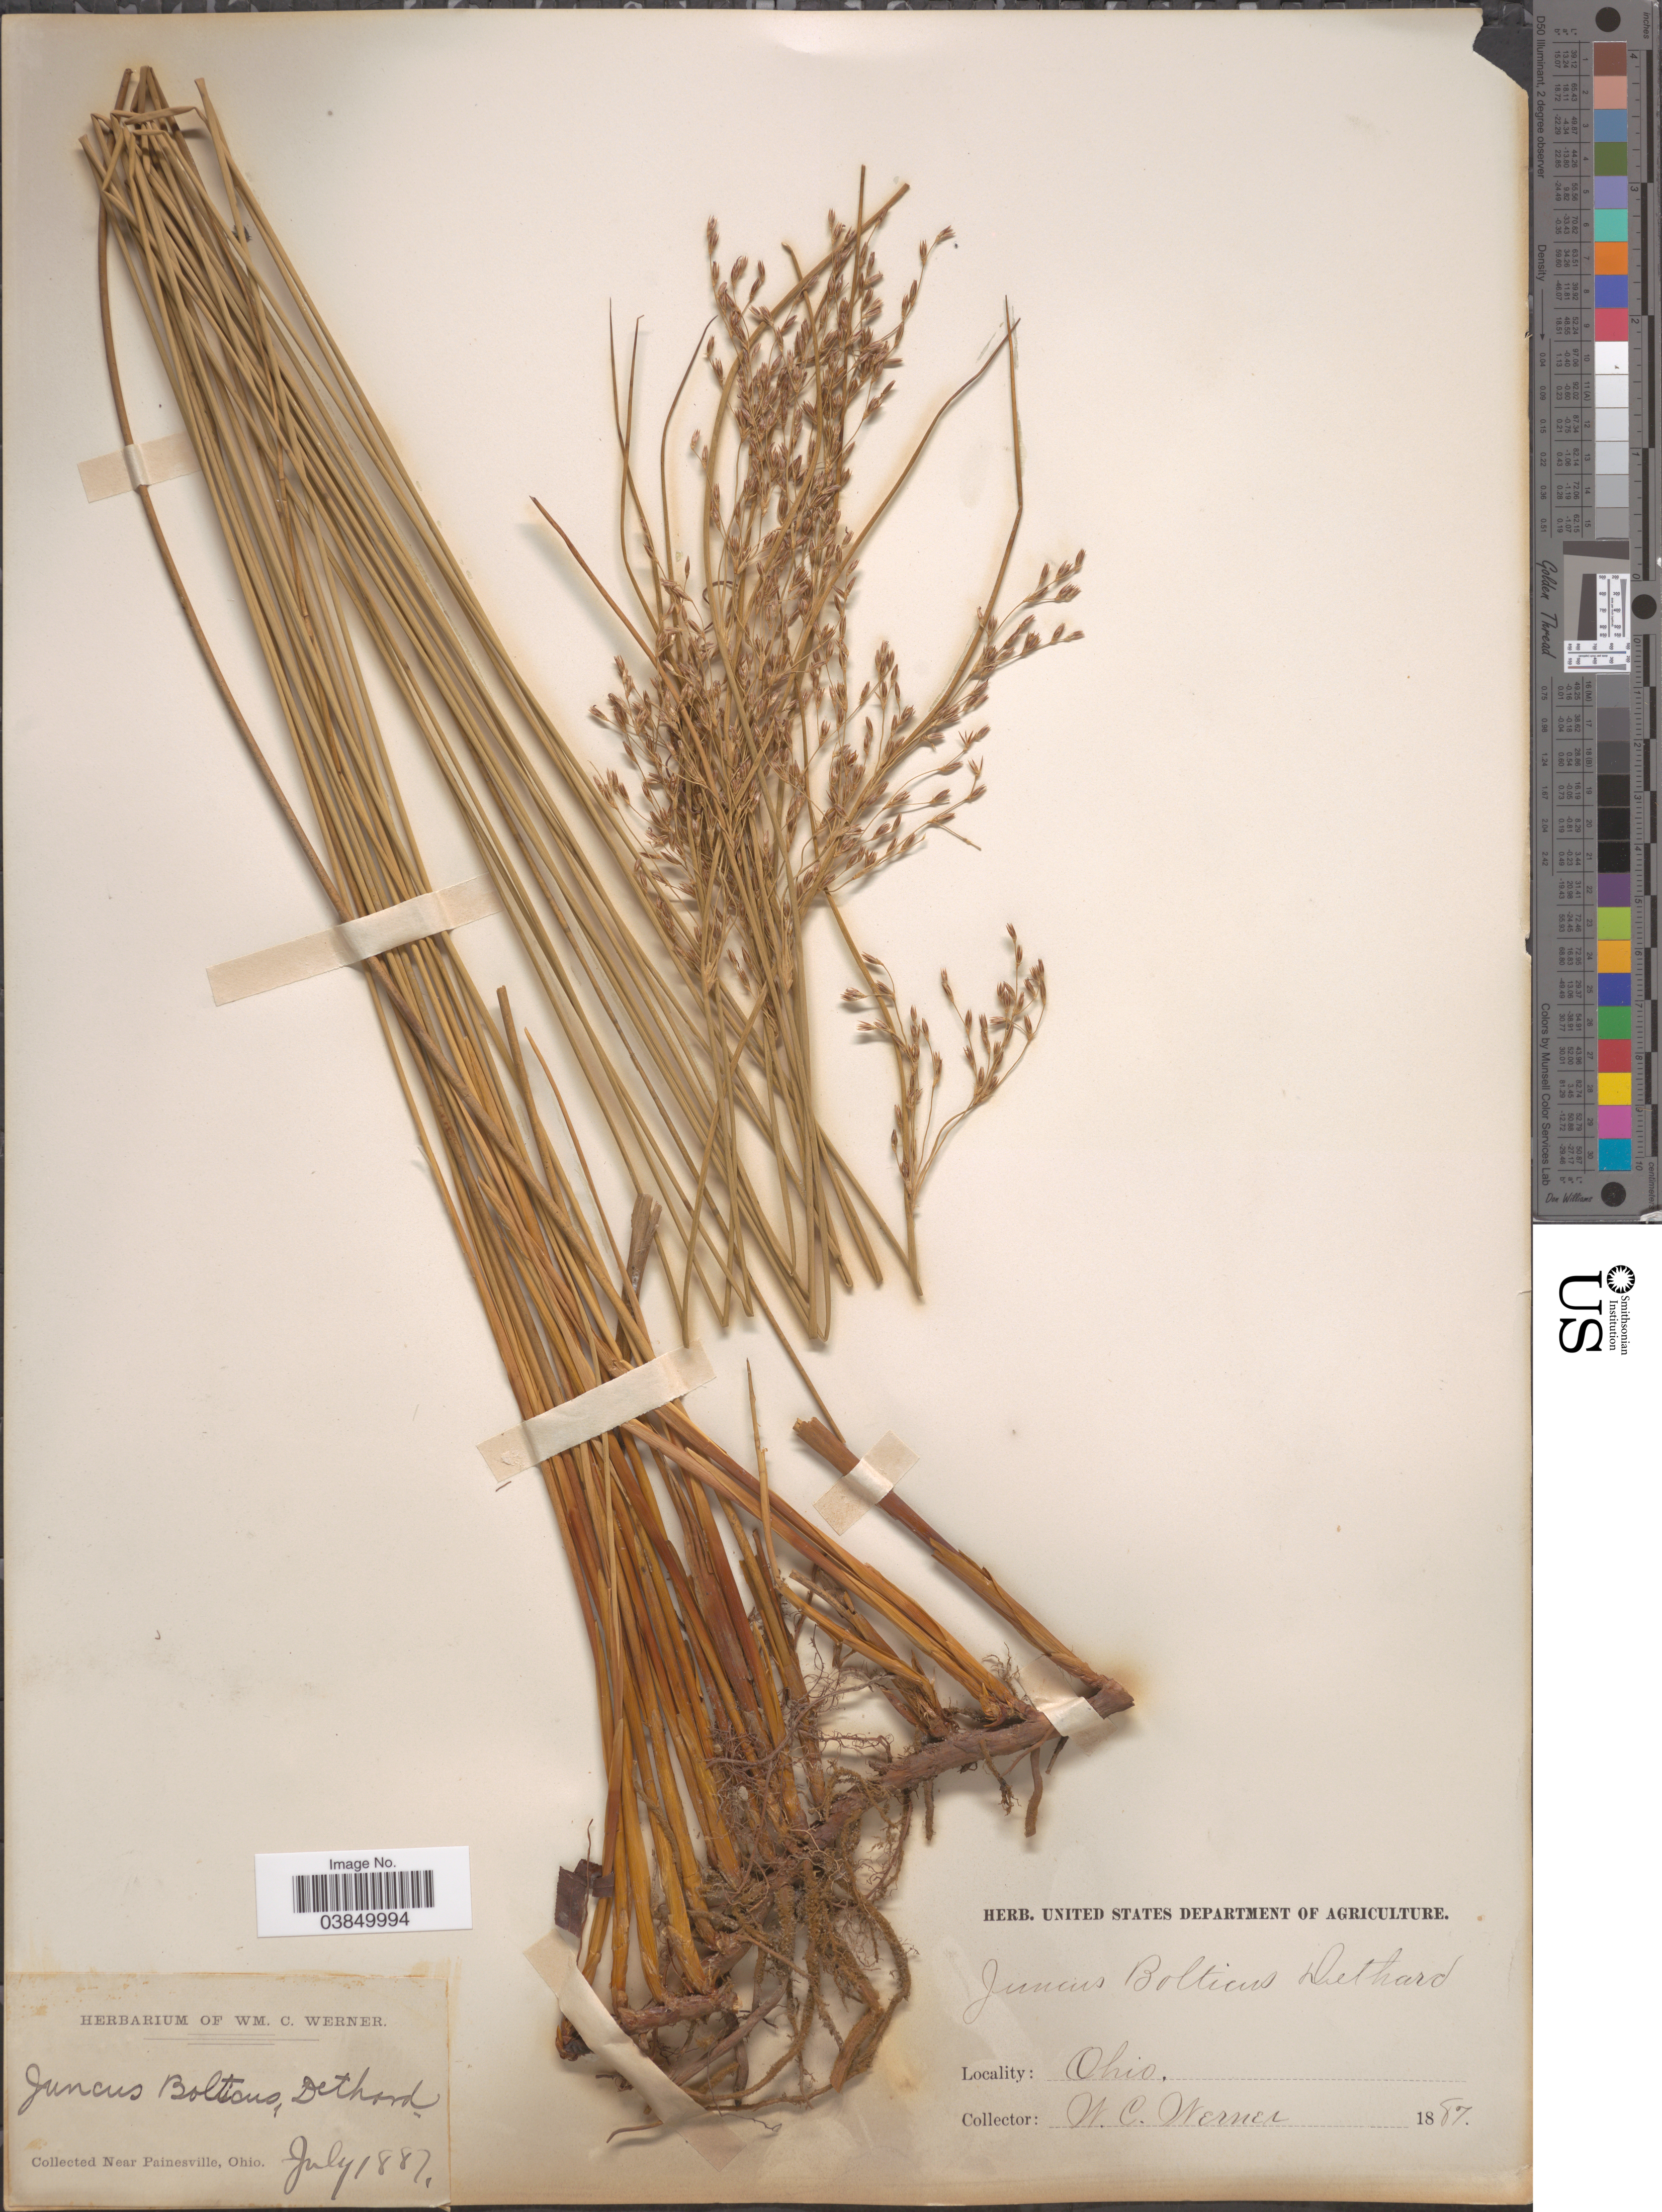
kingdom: Plantae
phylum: Tracheophyta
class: Liliopsida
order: Poales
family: Juncaceae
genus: Juncus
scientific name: Juncus balticus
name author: Willd.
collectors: W. Werner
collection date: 1887-07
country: United States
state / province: Ohio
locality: Near Painesville.